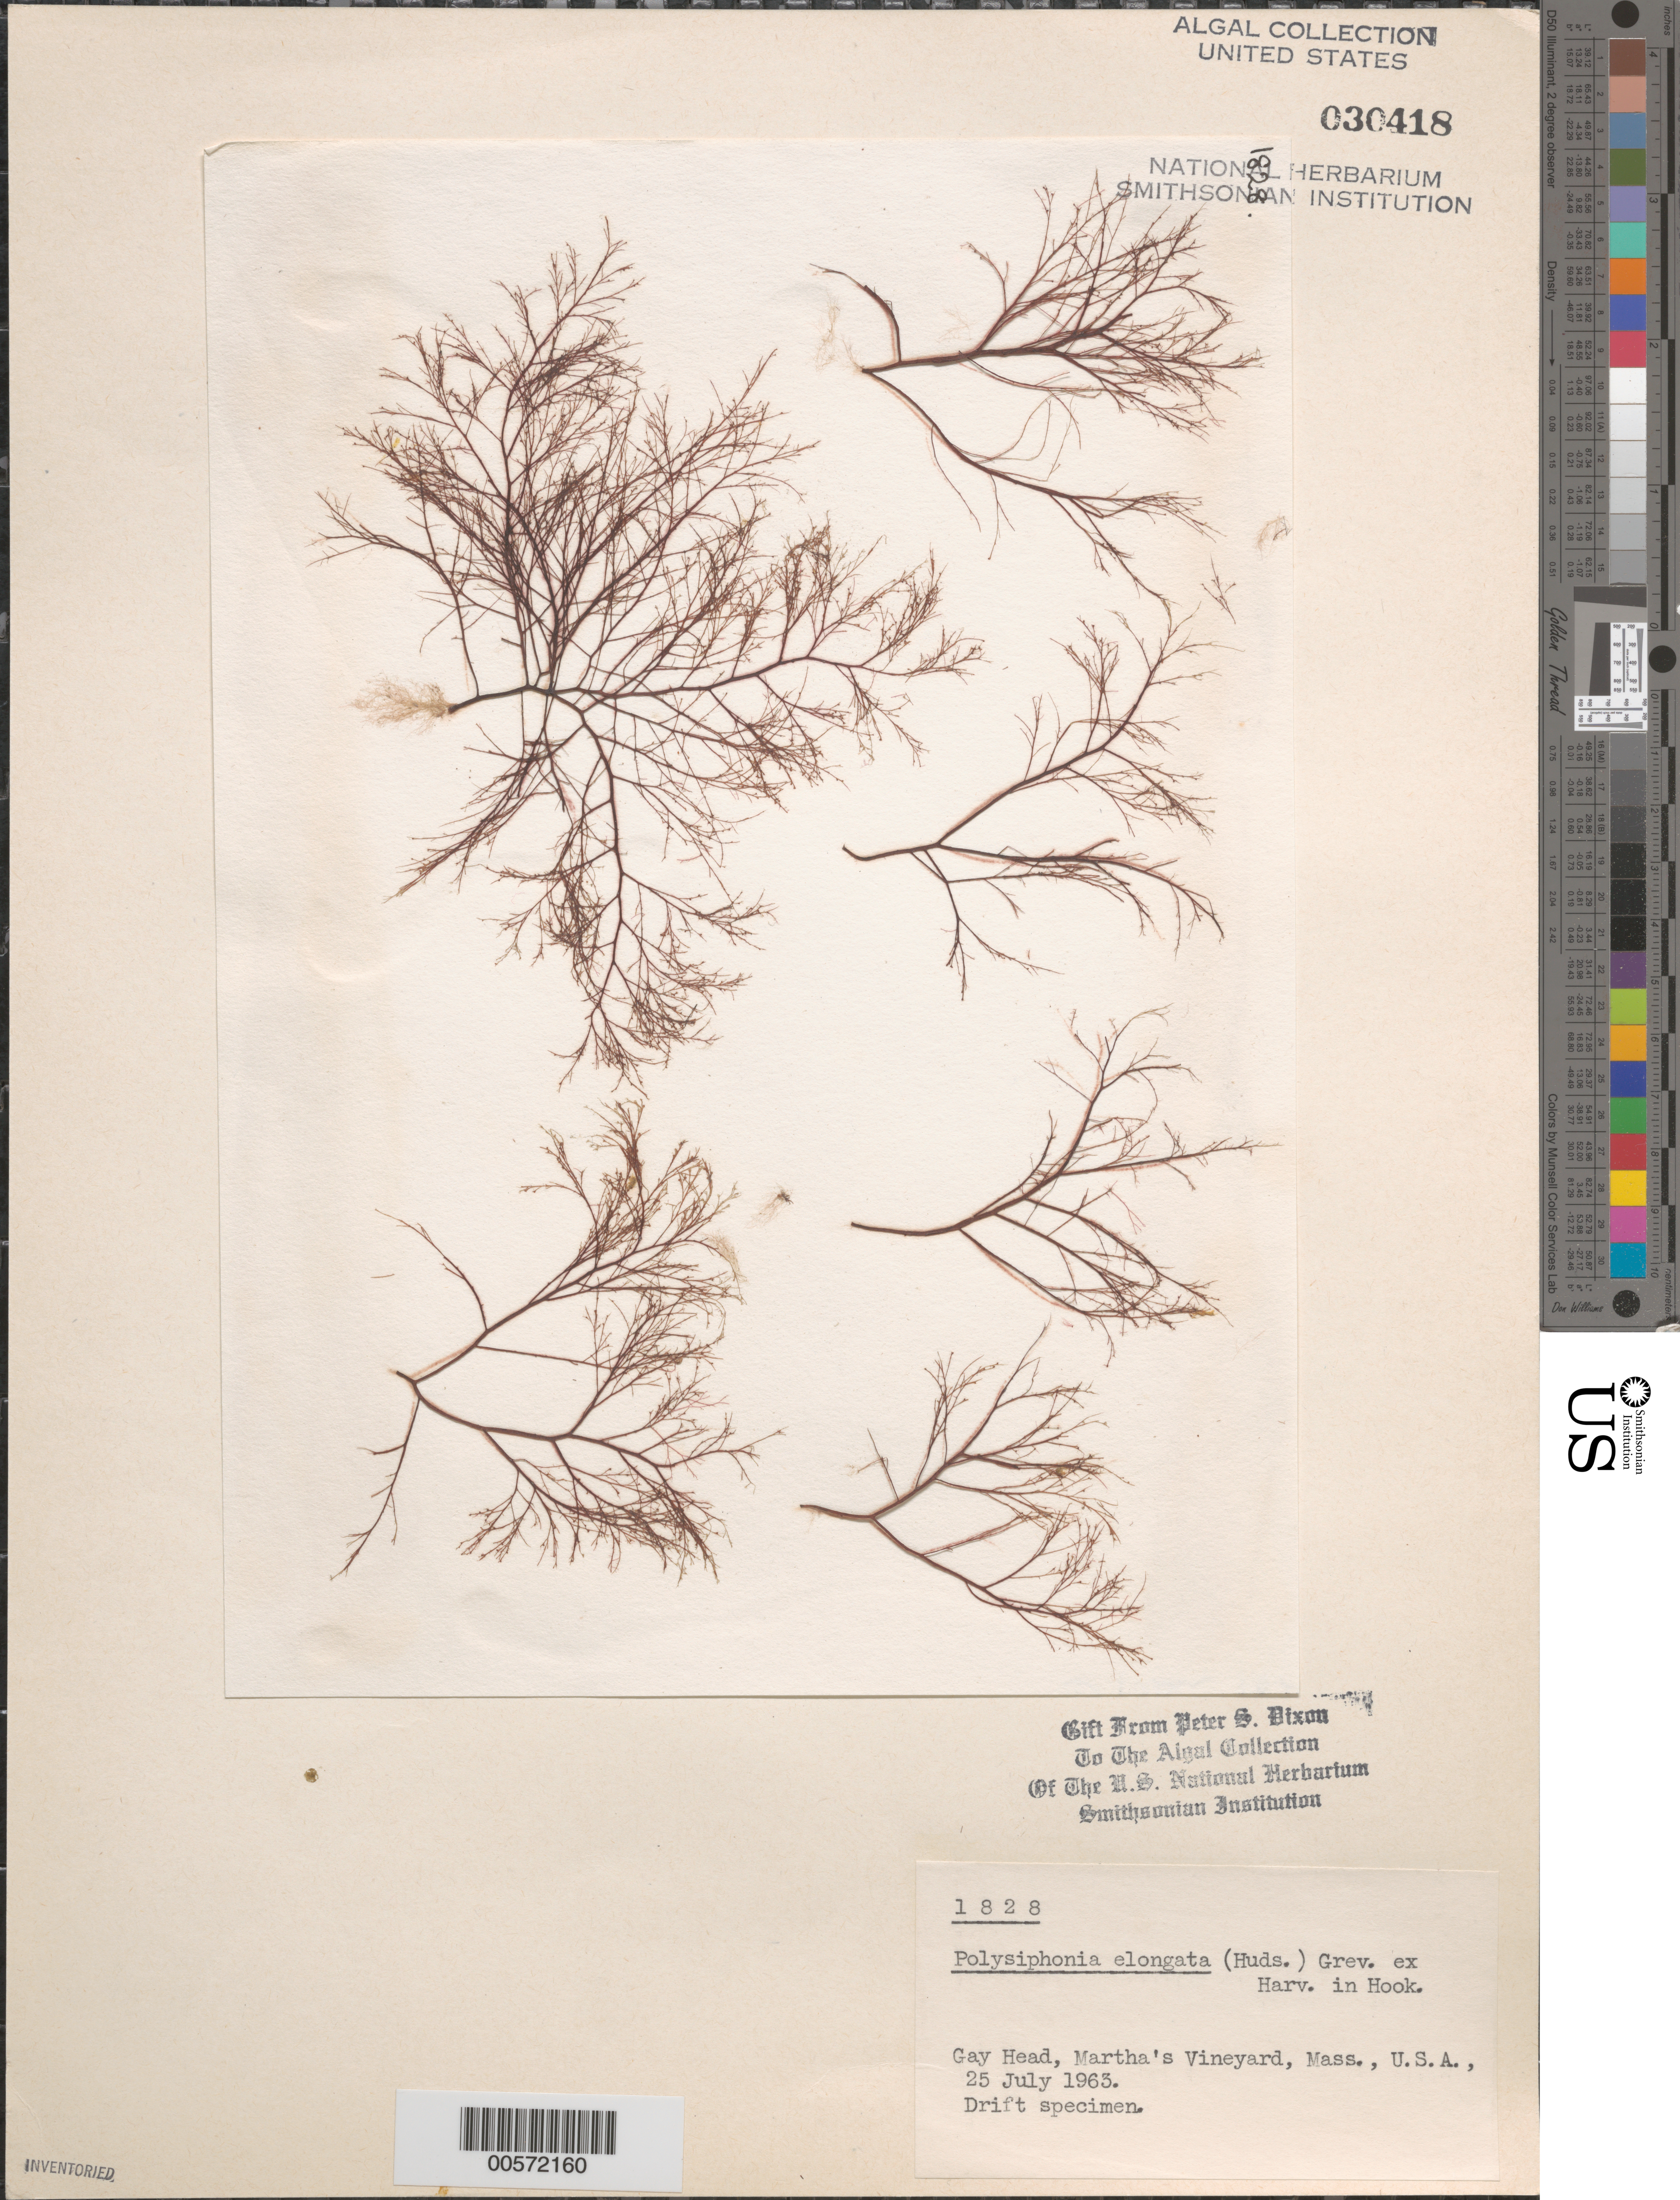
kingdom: Plantae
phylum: Rhodophyta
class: Florideophyceae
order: Ceramiales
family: Rhodomelaceae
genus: Carradoriella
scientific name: Carradoriella elongata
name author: (Hudson) Savoie & G.W. Saunders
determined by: Algae name updating Project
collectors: P. S. Dixon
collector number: PSD 1828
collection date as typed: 25 Jul 1963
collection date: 1963-07-25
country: United States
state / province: Massachusetts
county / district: Dukes County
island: Martha's Vineyard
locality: Gay Head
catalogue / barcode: US 30418